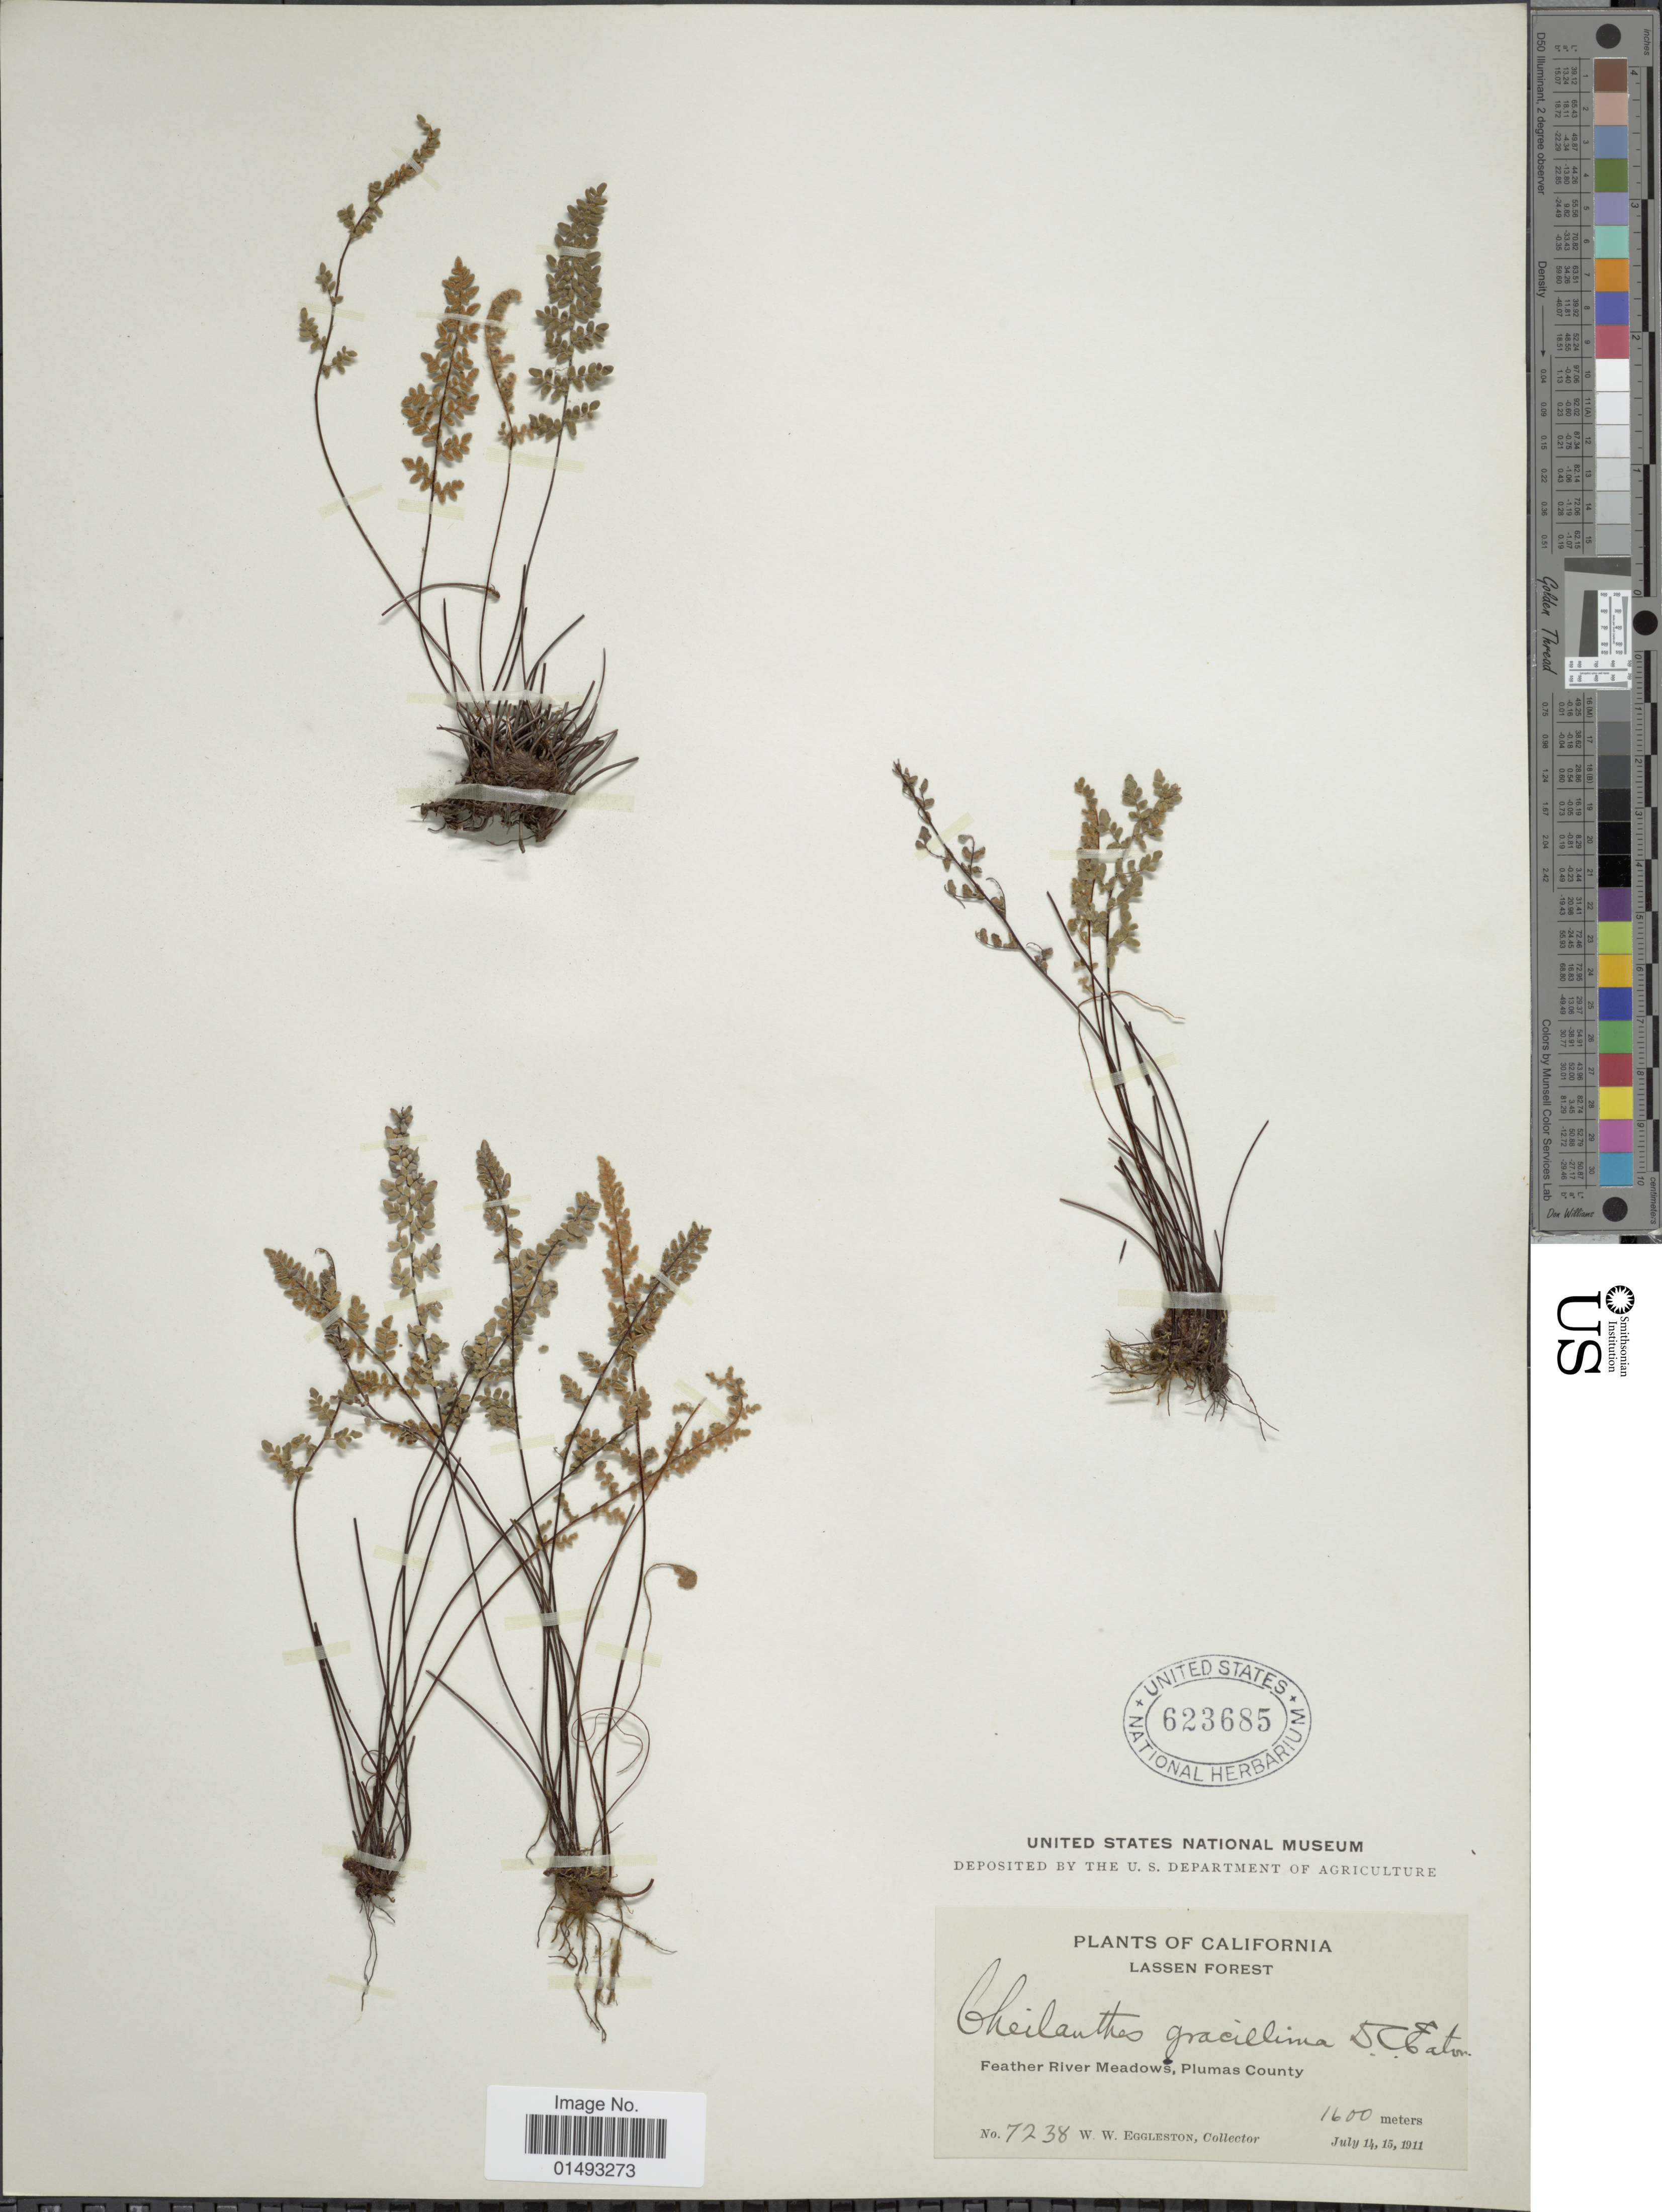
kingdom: Plantae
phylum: Tracheophyta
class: Polypodiopsida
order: Polypodiales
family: Pteridaceae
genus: Myriopteris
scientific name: Myriopteris gracillima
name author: (D.C. Eaton) J. Sm.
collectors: W. W. Eggleston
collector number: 7238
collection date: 1911-07-14/1911-07-15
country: United States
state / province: California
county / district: Plumas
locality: Lassen Forest, Feather River Meadows, Plumas County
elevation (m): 1600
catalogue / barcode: US 623685